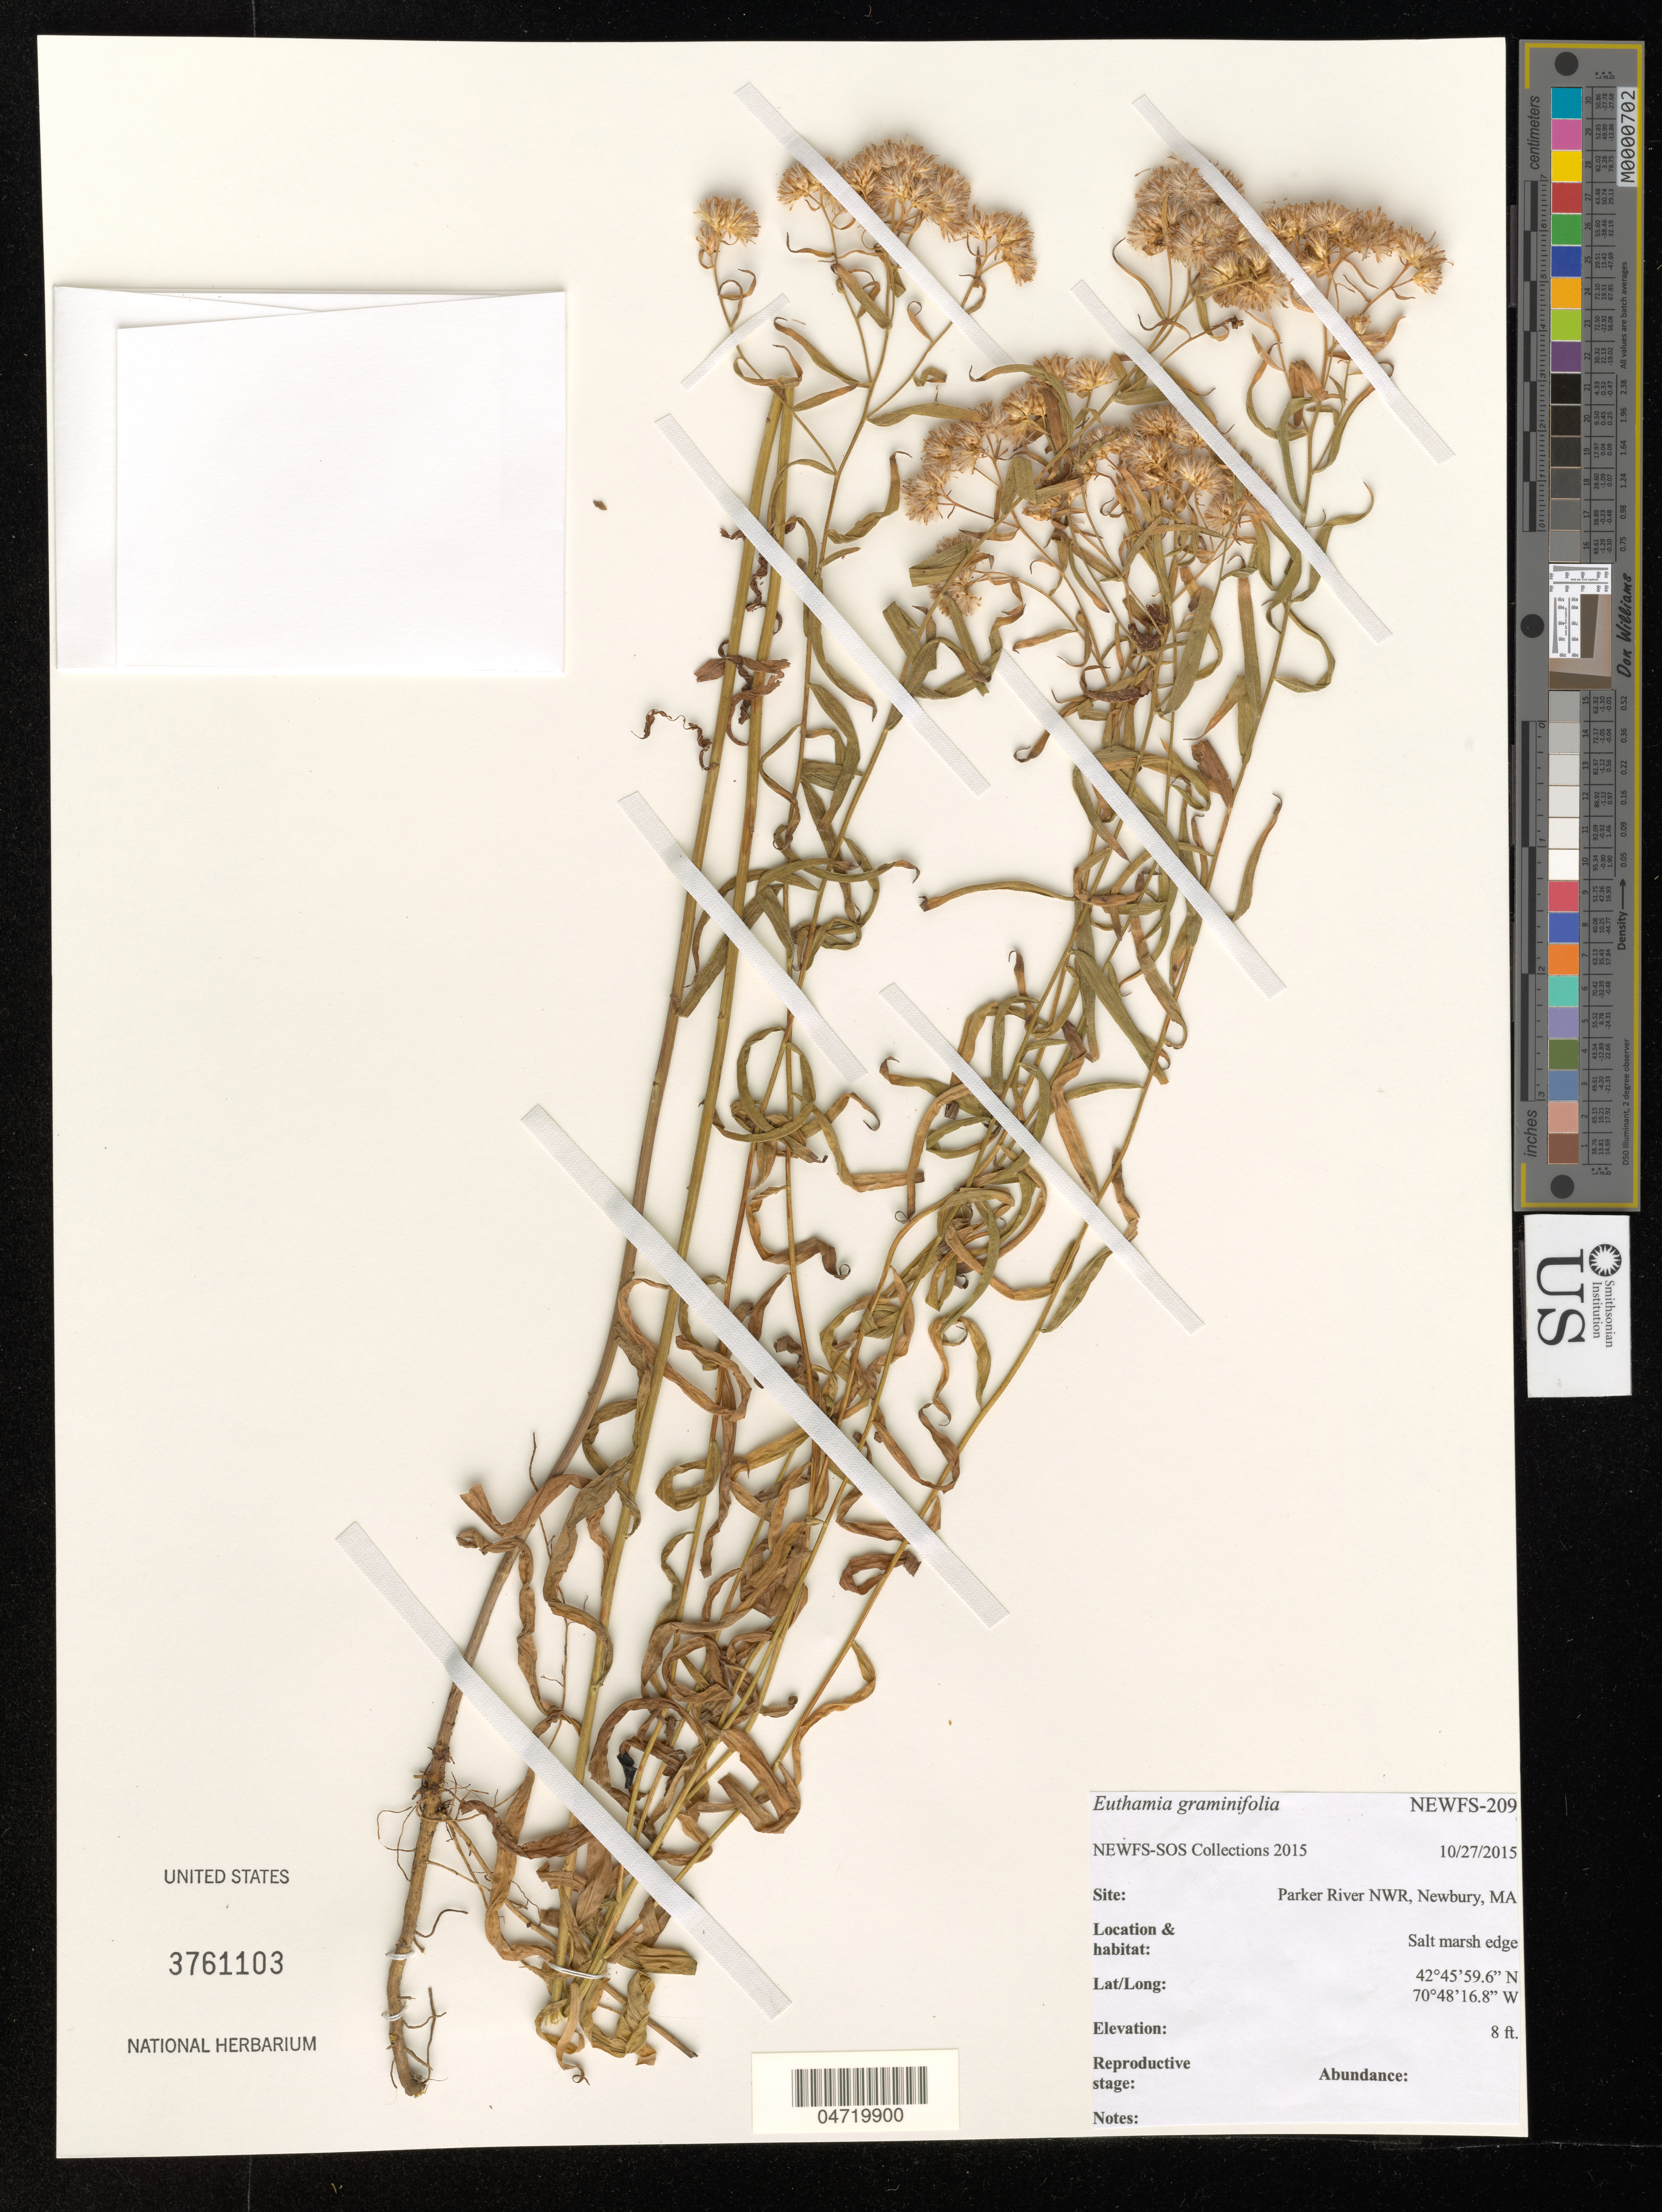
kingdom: Plantae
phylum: Tracheophyta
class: Magnoliopsida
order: Asterales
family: Asteraceae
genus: Euthamia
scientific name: Euthamia graminifolia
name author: (L.) Nutt.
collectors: NEWFS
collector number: NEWFS-209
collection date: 2015-10-27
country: United States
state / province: Massachusetts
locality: Parker River NWR, Newbury.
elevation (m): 2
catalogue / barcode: US 3761103